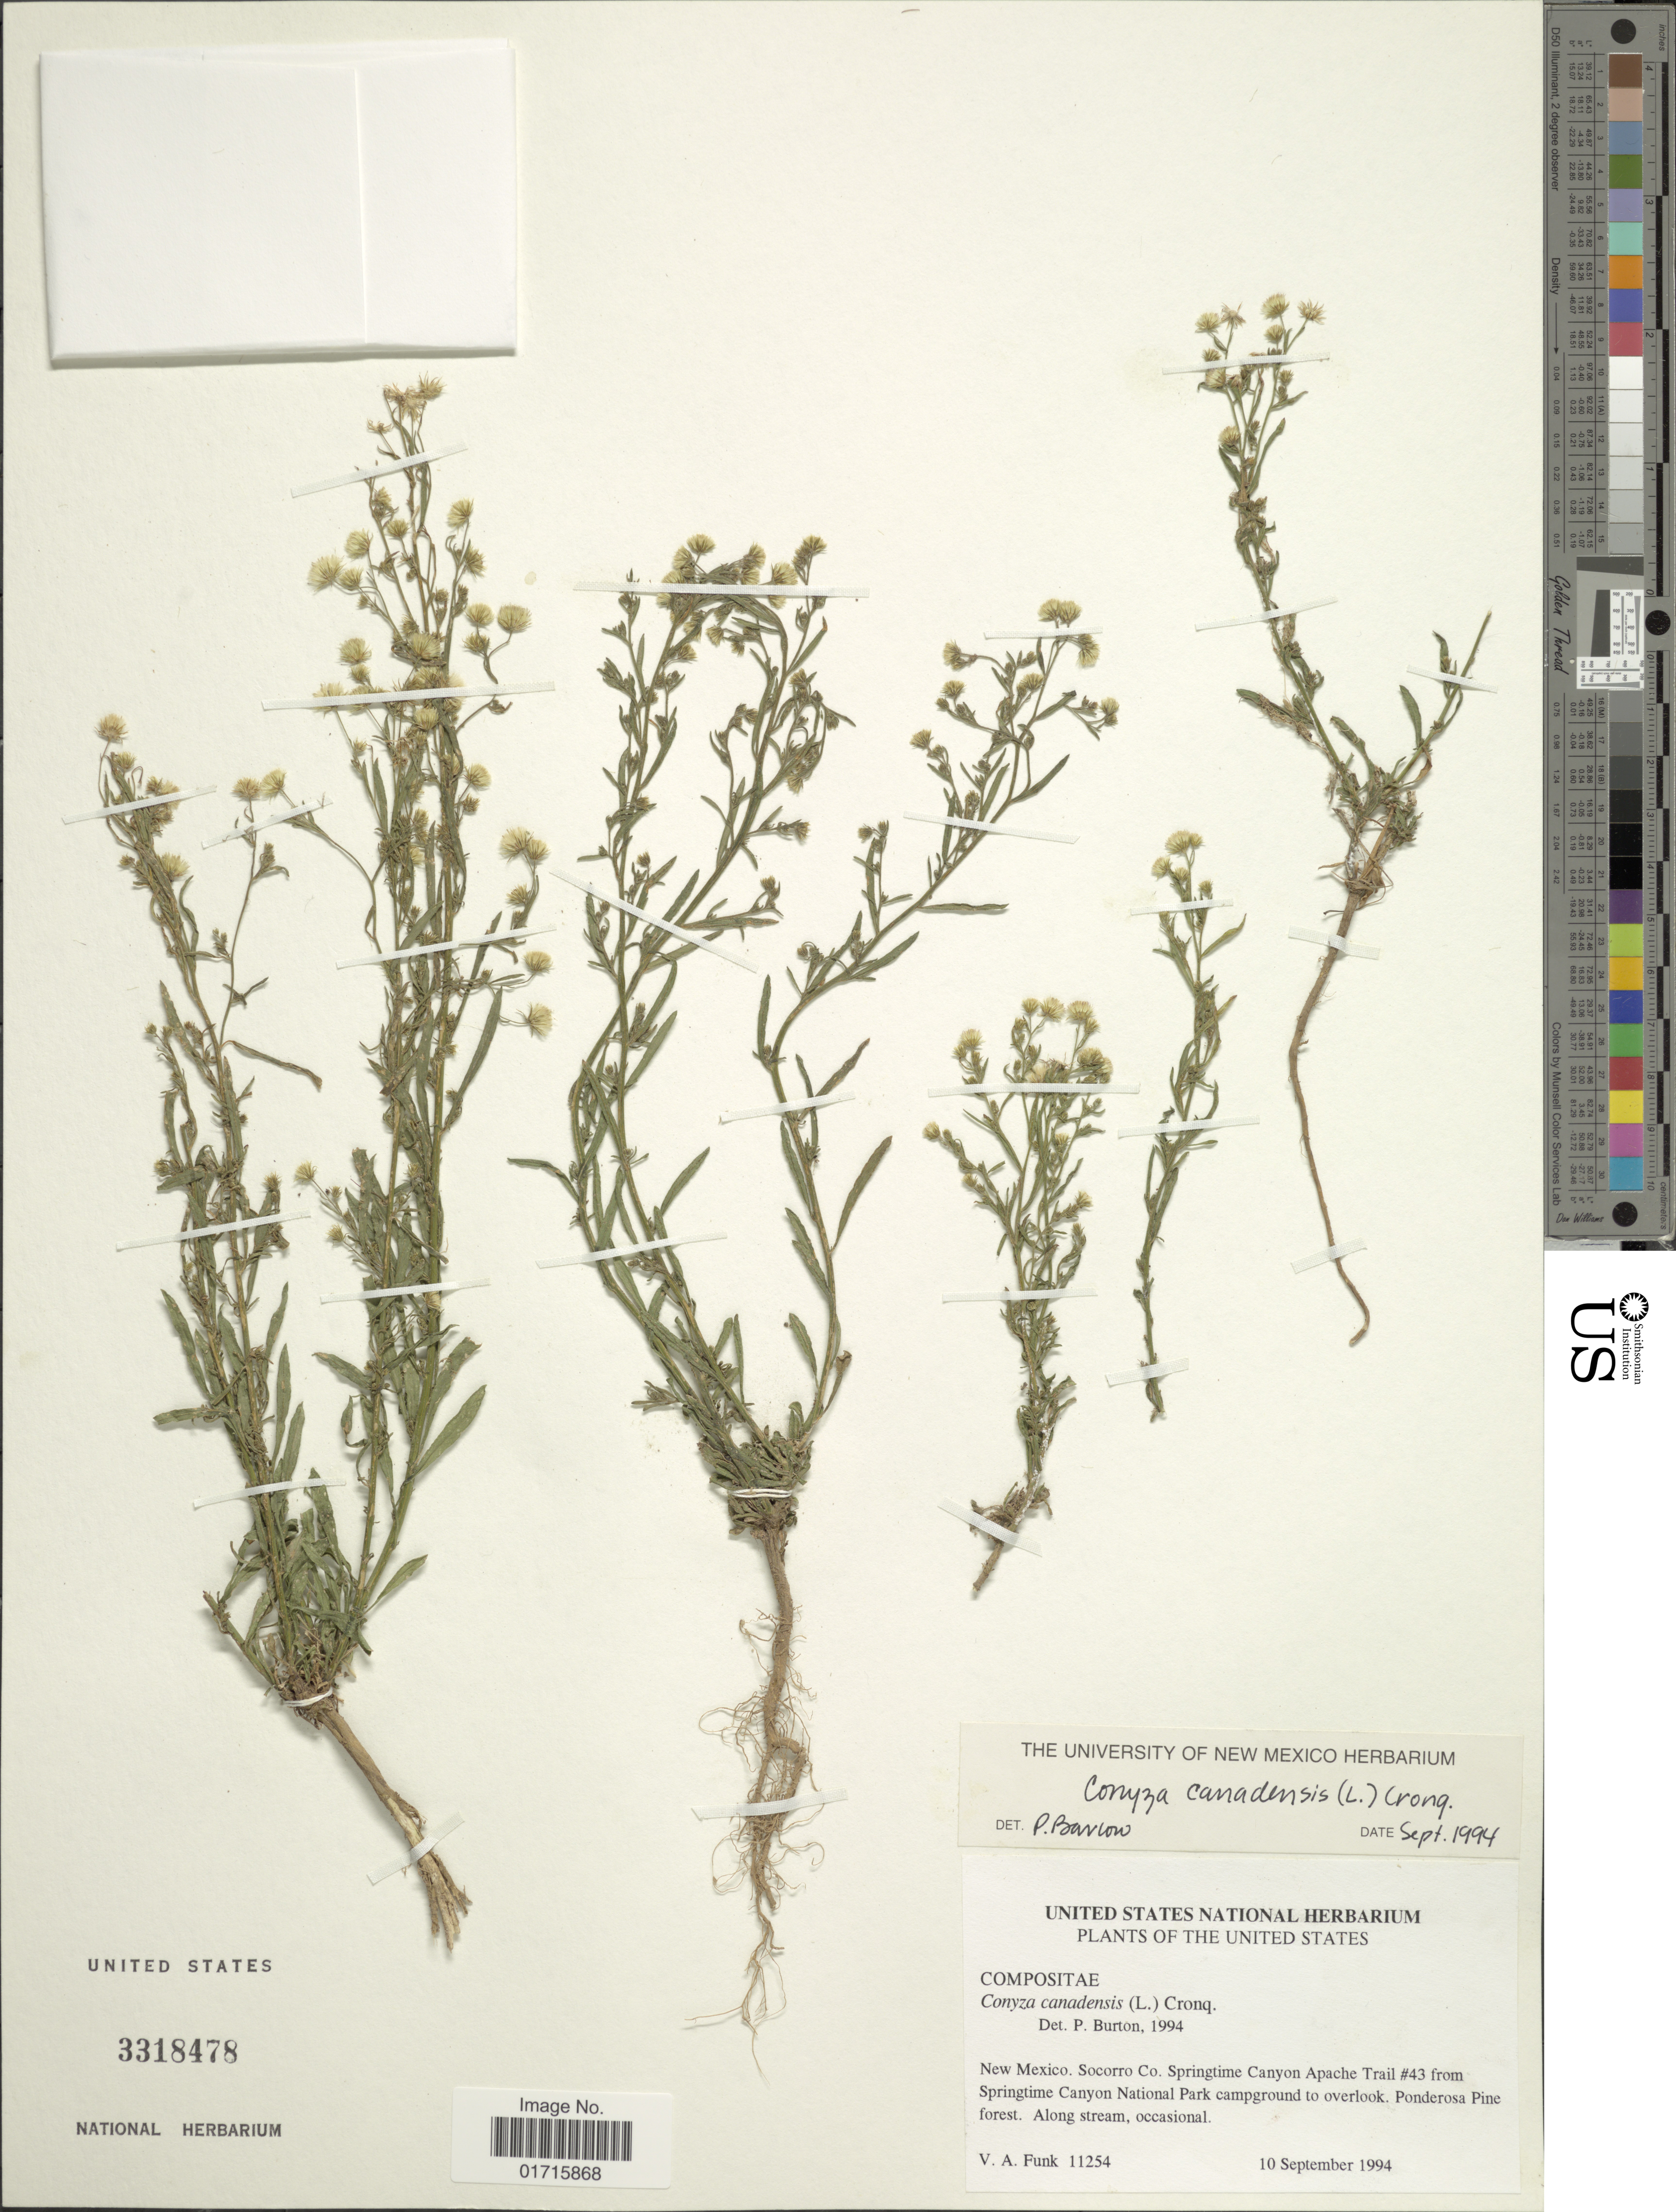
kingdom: Plantae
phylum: Tracheophyta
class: Magnoliopsida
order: Asterales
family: Asteraceae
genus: Conyza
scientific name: Conyza canadensis var. glabrata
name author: (A. Gray) Cronq.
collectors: V. Funk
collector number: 11254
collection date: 1994-09-10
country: United States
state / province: New Mexico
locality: New Mexico. Socorro Co. Springtime Canyon Apache Trail #43 from Springtime Canyon National Park campground to overlook. Pnderosa Pine forest. Along stream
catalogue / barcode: US 3318478